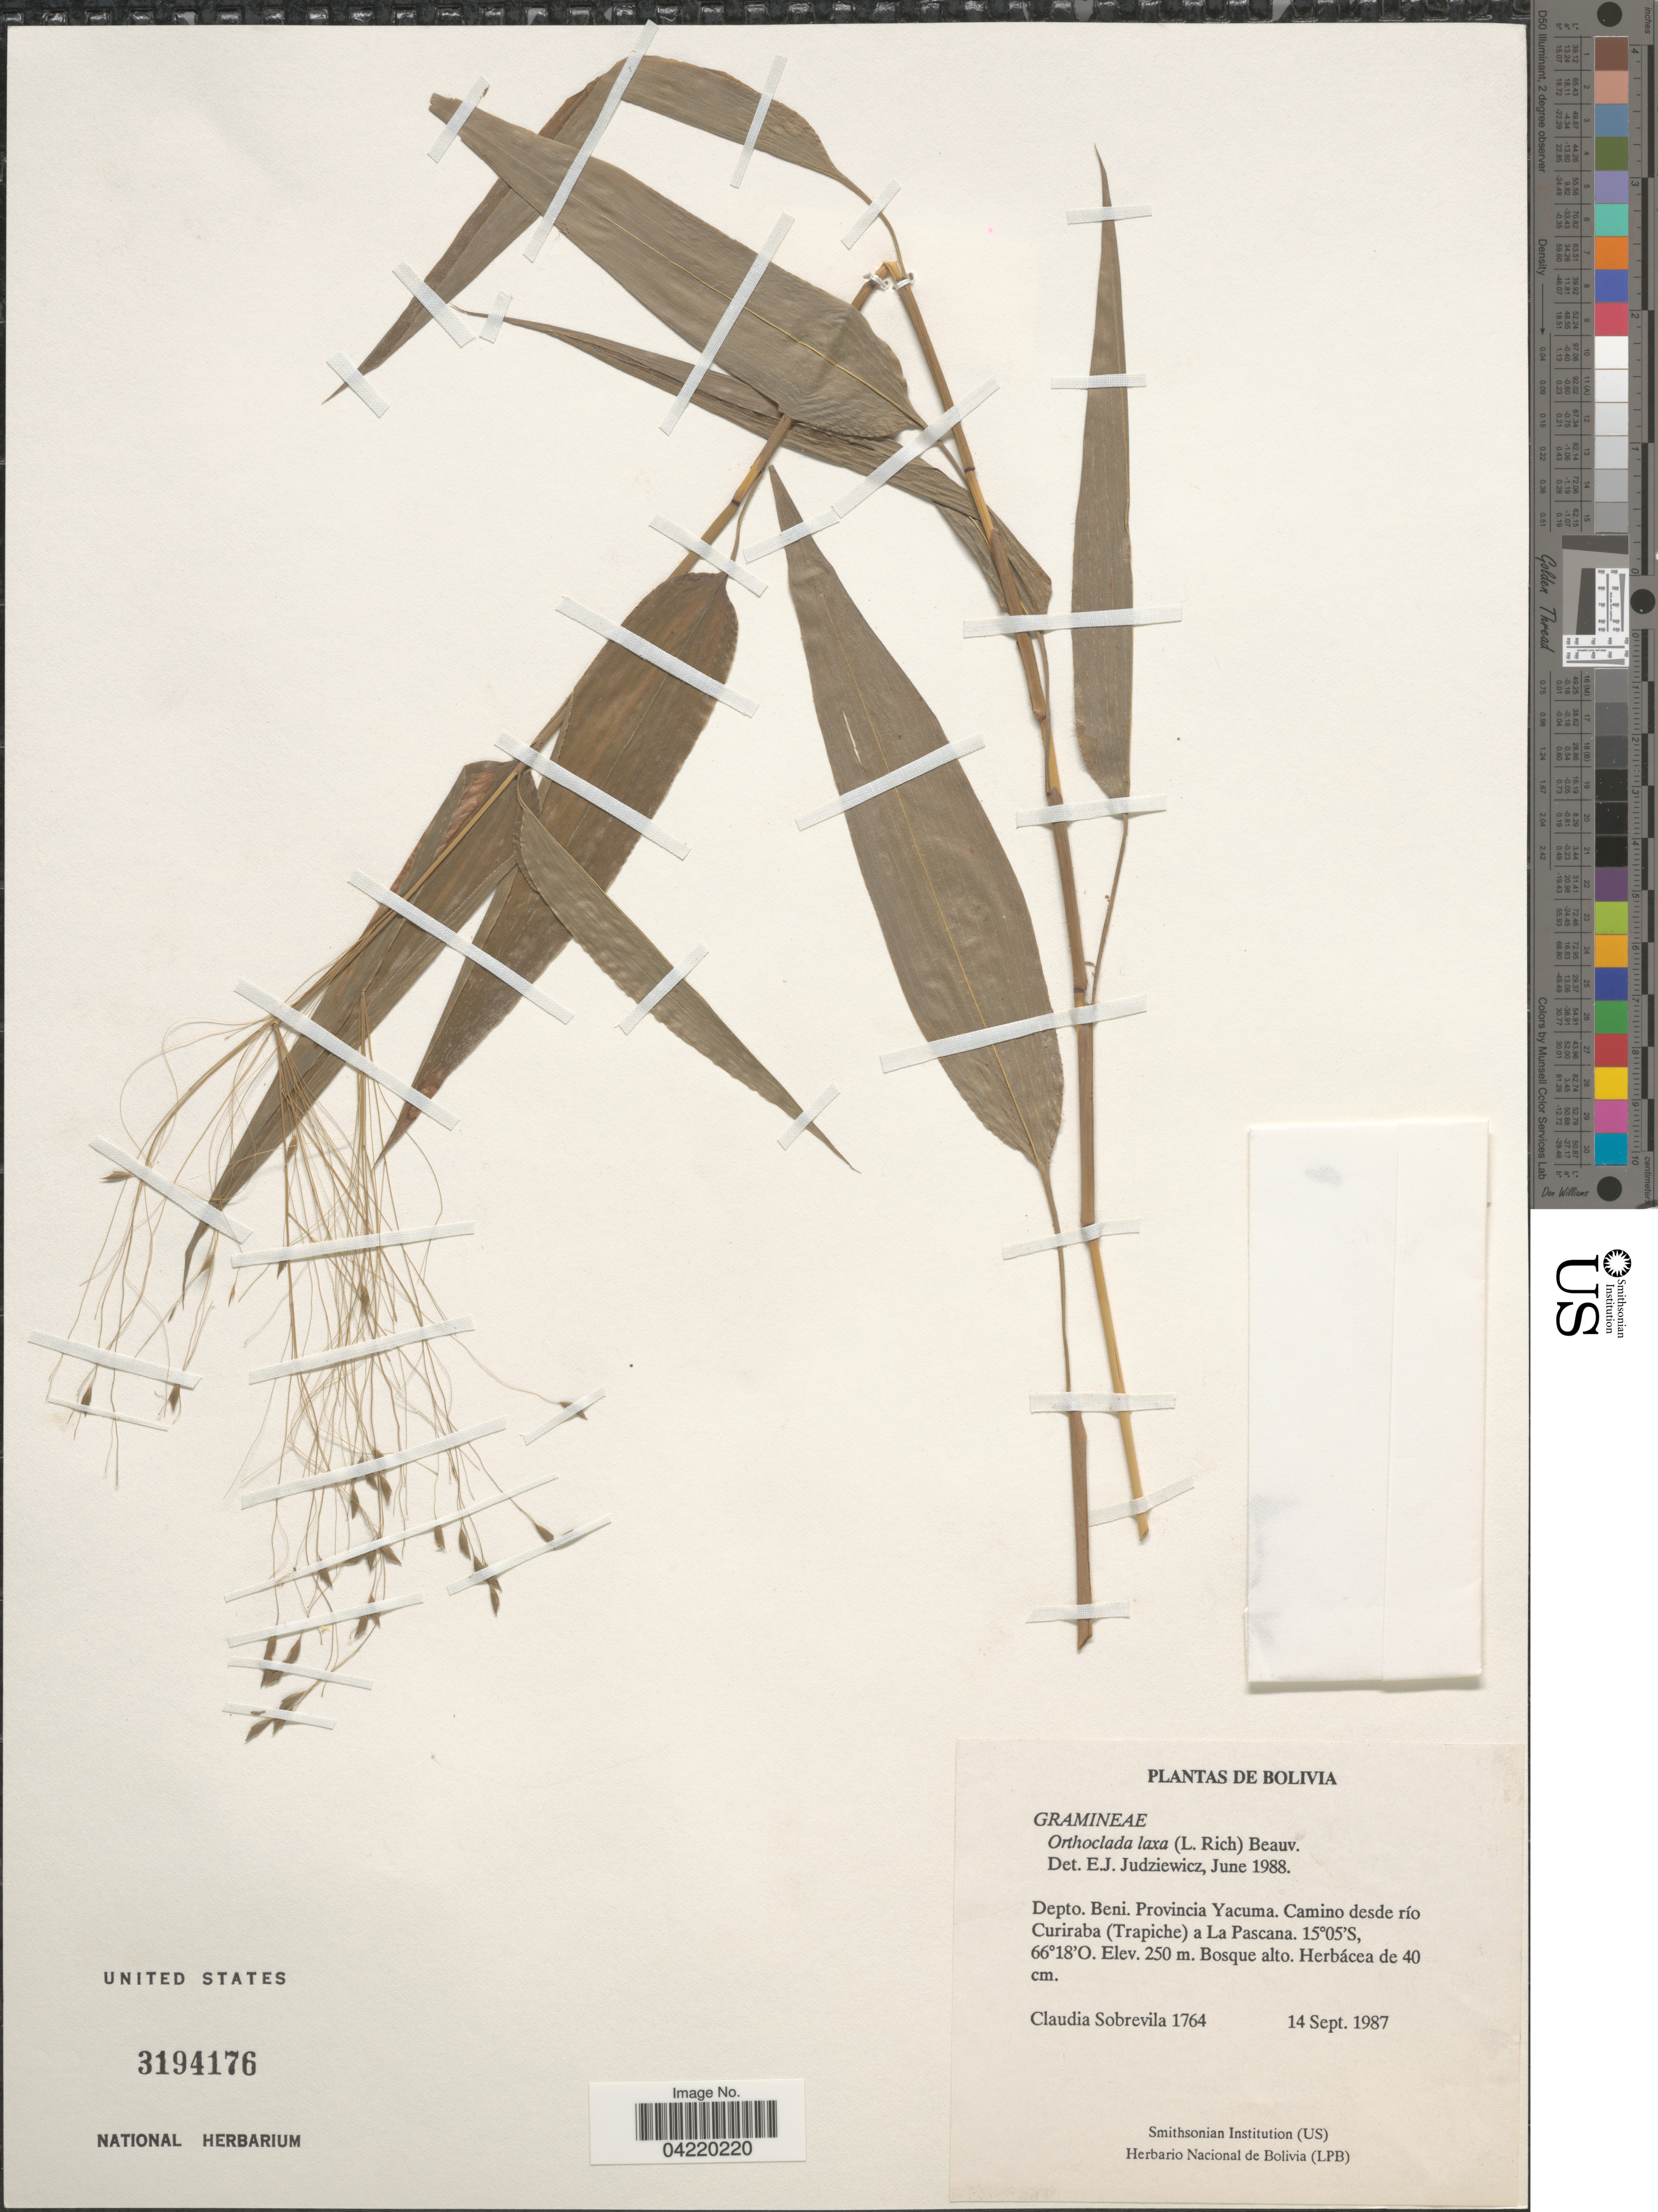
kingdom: Plantae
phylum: Tracheophyta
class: Liliopsida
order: Poales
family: Poaceae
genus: Orthoclada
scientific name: Orthoclada laxa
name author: P. Beauv.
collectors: C. Sobrevila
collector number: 1764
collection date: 1987-09-14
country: Bolivia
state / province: Beni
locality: Depto. Beni. Provincia Yacuma. Camino desde río Curiraba (Trapiche) a La Pascana.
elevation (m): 250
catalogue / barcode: US 3194176